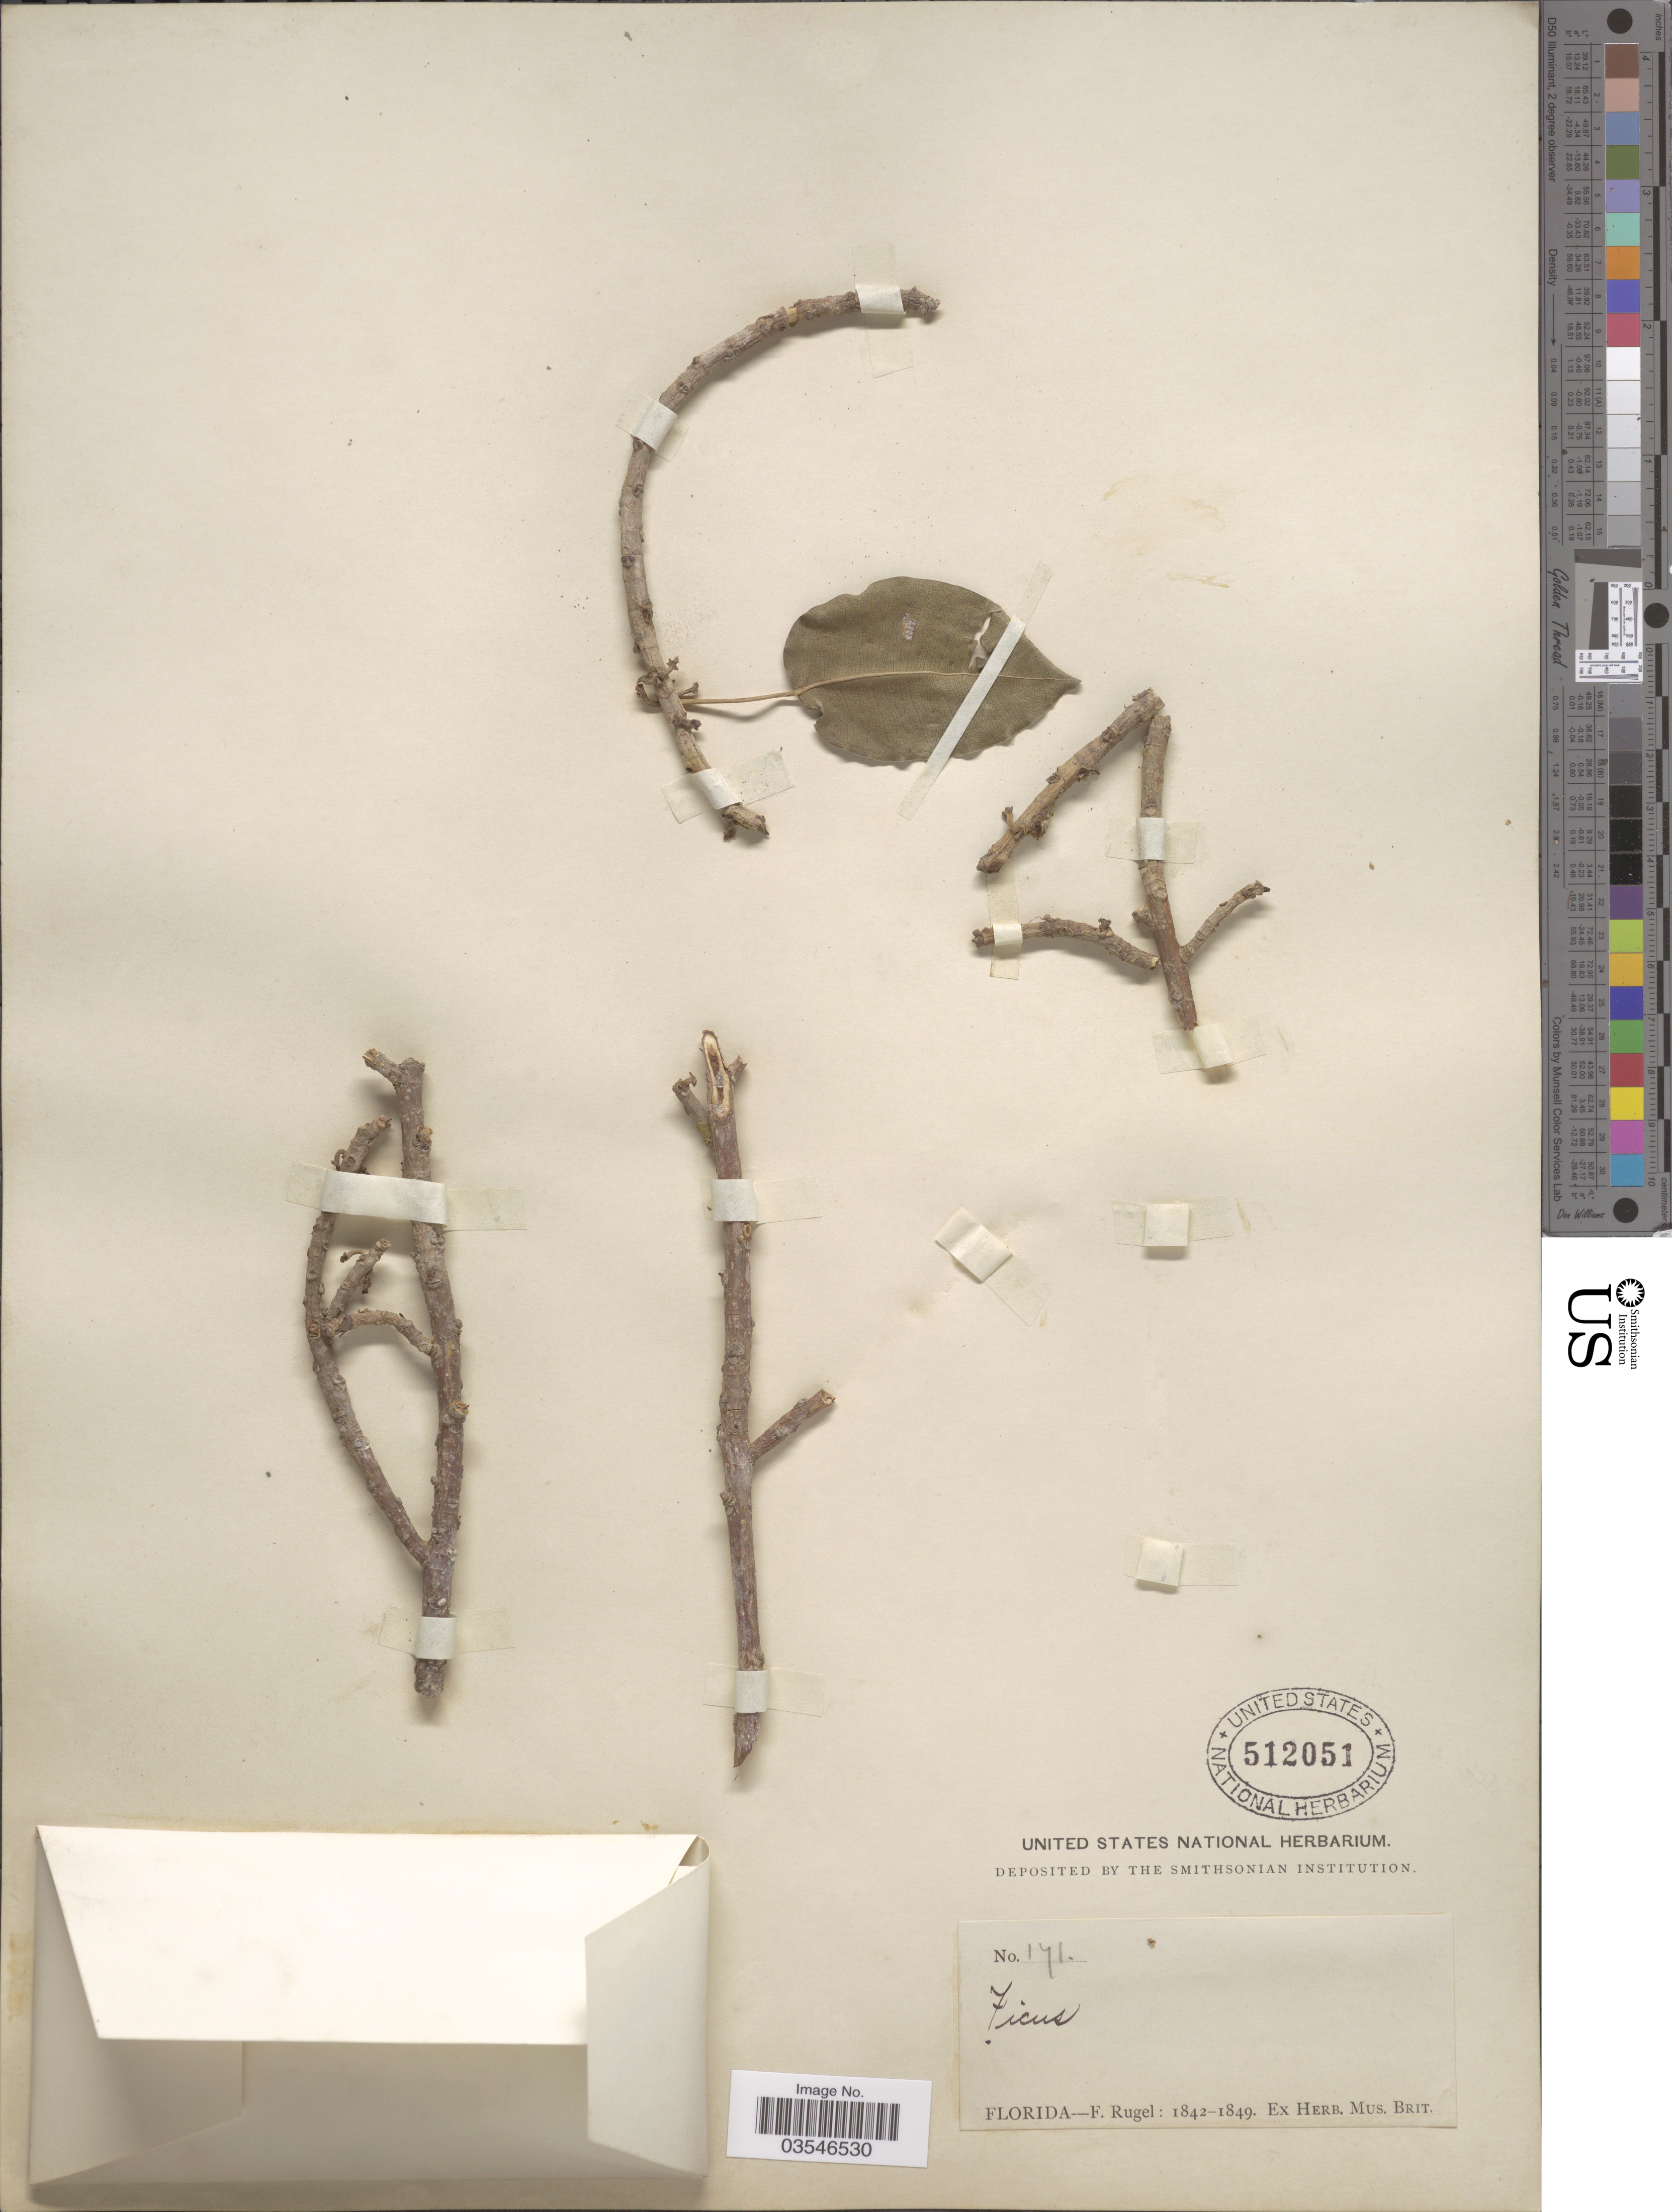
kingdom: Plantae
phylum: Tracheophyta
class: Magnoliopsida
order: Rosales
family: Moraceae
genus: Ficus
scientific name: Ficus brevifolia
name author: Nutt.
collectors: F. Rugel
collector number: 171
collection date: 1842/1849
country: United States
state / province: Florida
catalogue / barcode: US 512051